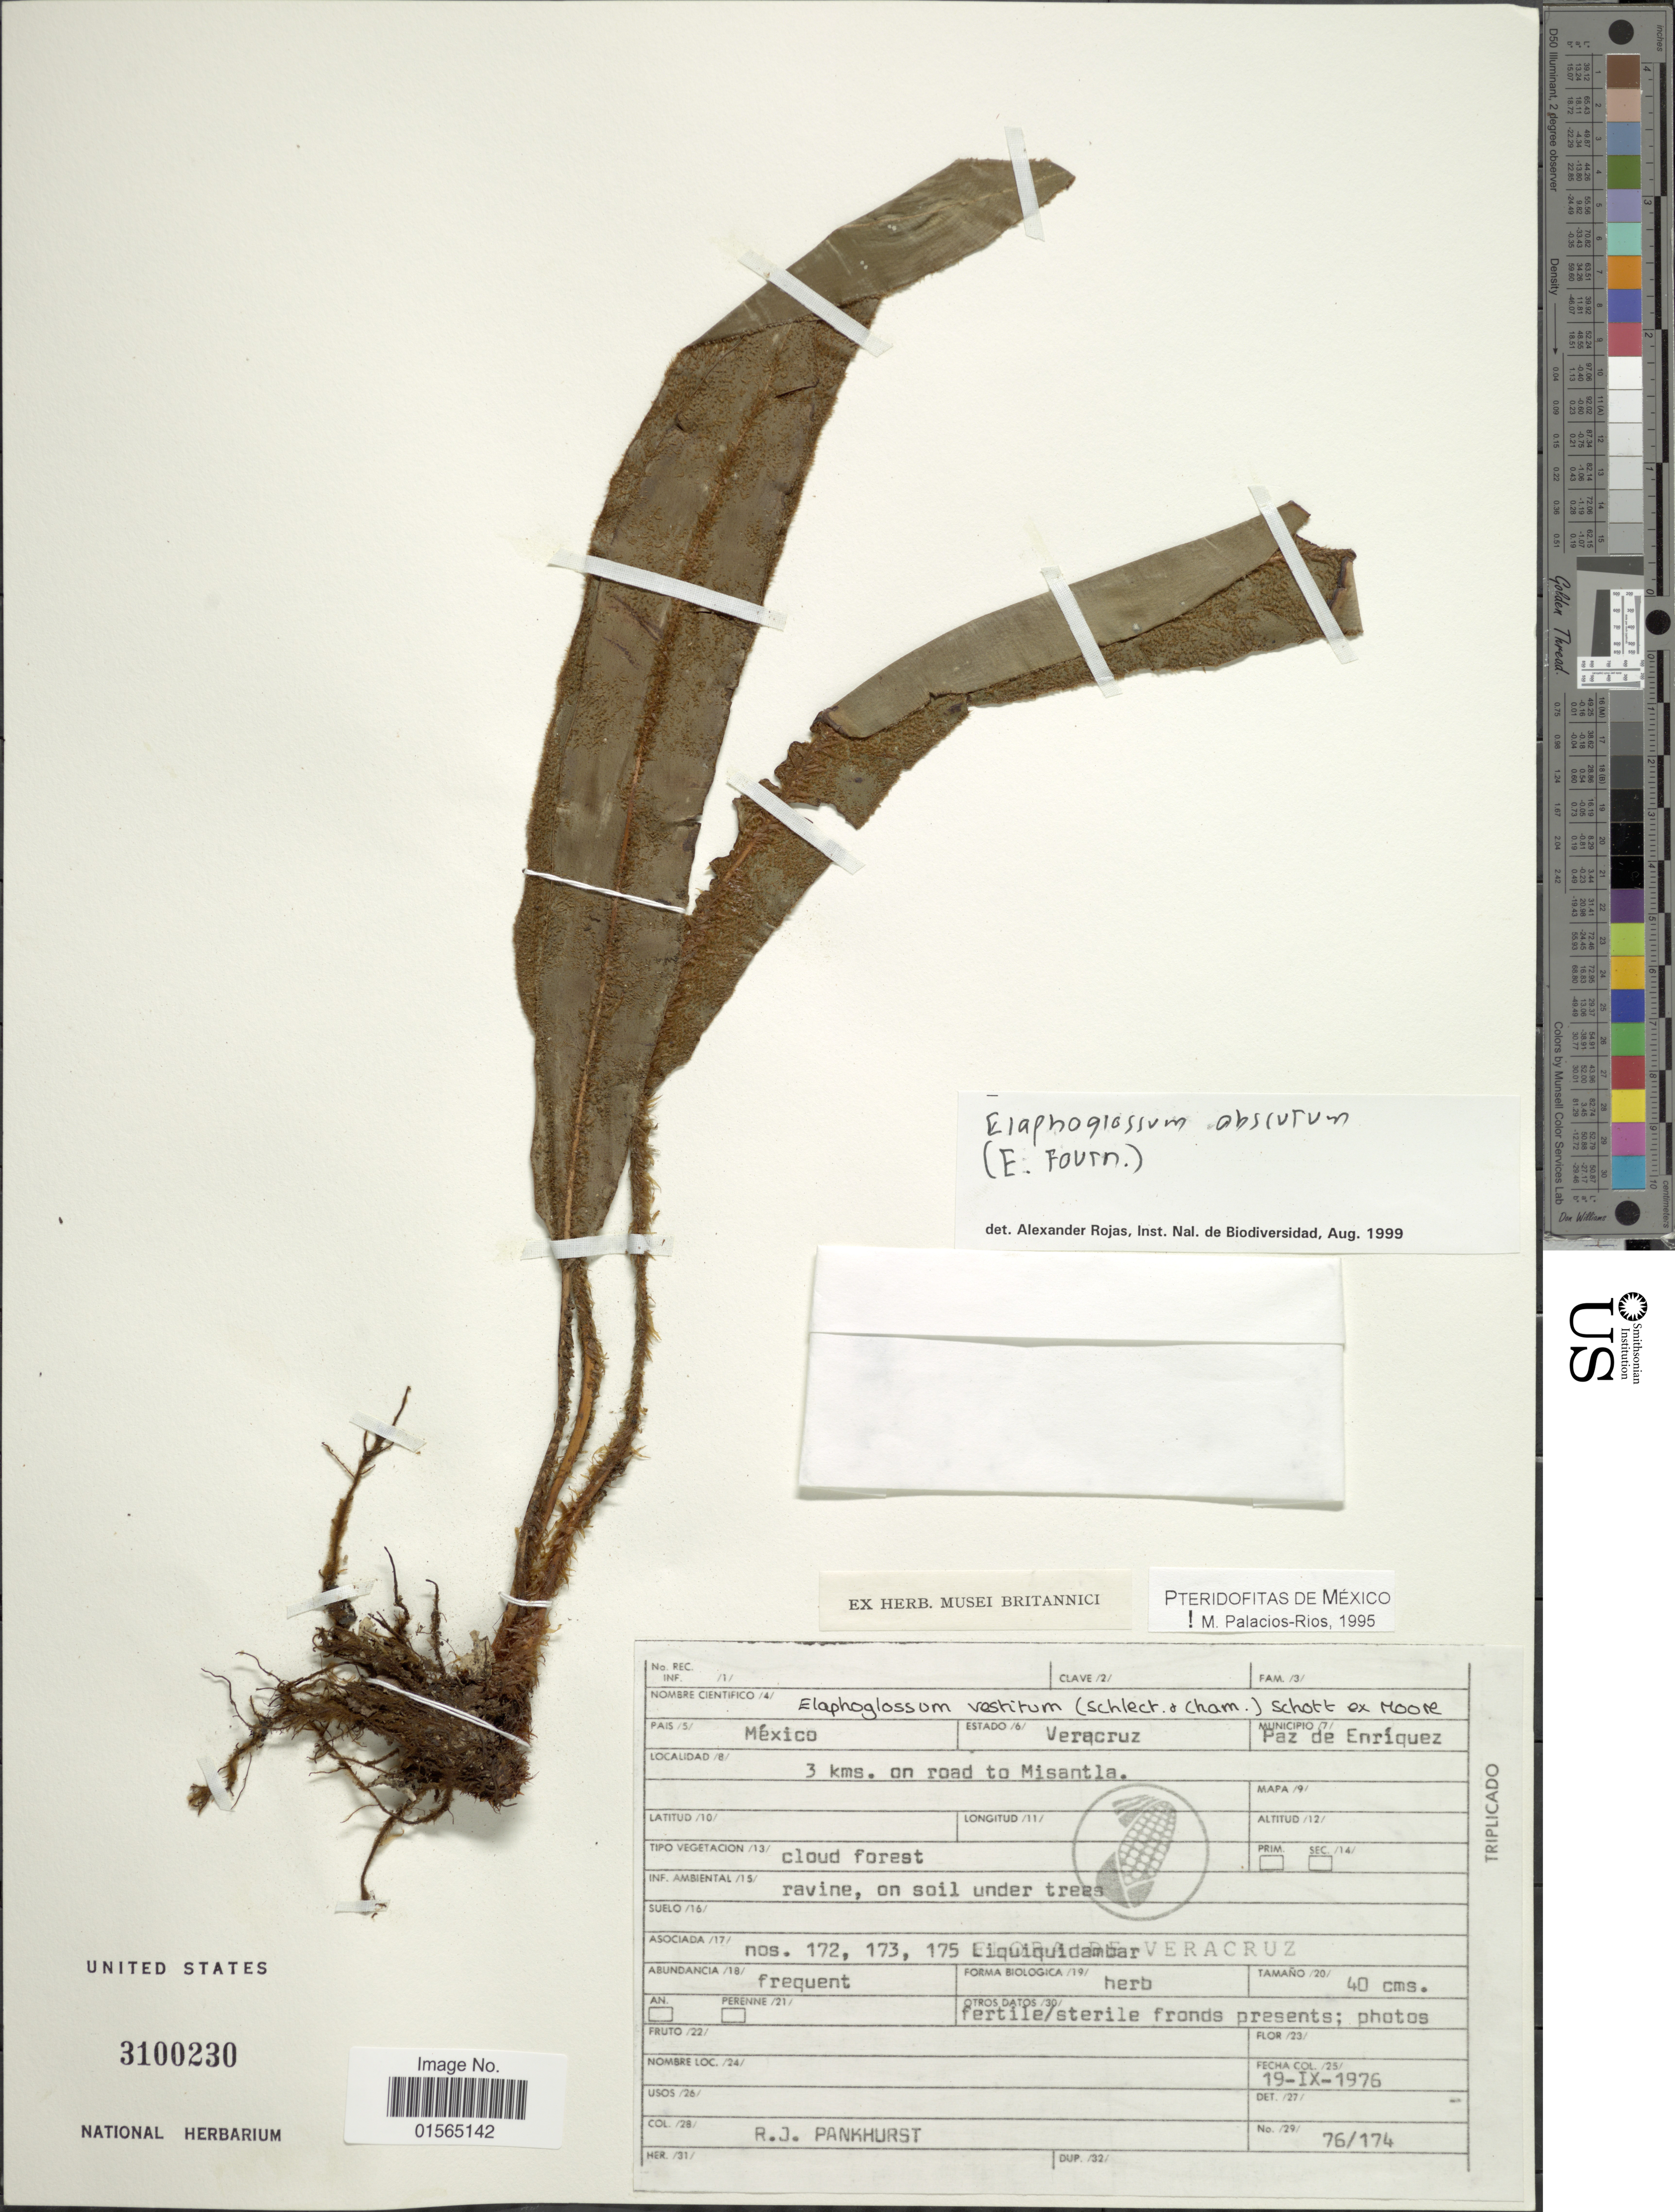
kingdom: Plantae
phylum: Tracheophyta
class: Polypodiopsida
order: Polypodiales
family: Dryopteridaceae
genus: Elaphoglossum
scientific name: Elaphoglossum vestitum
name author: (Schltdl. & Cham.) Schott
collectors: R. Pankhurst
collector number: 76/174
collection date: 1976-09-19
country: Mexico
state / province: Veracruz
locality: Paz de Enriquez, 3 kms on road to Misantla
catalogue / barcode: US 3100230